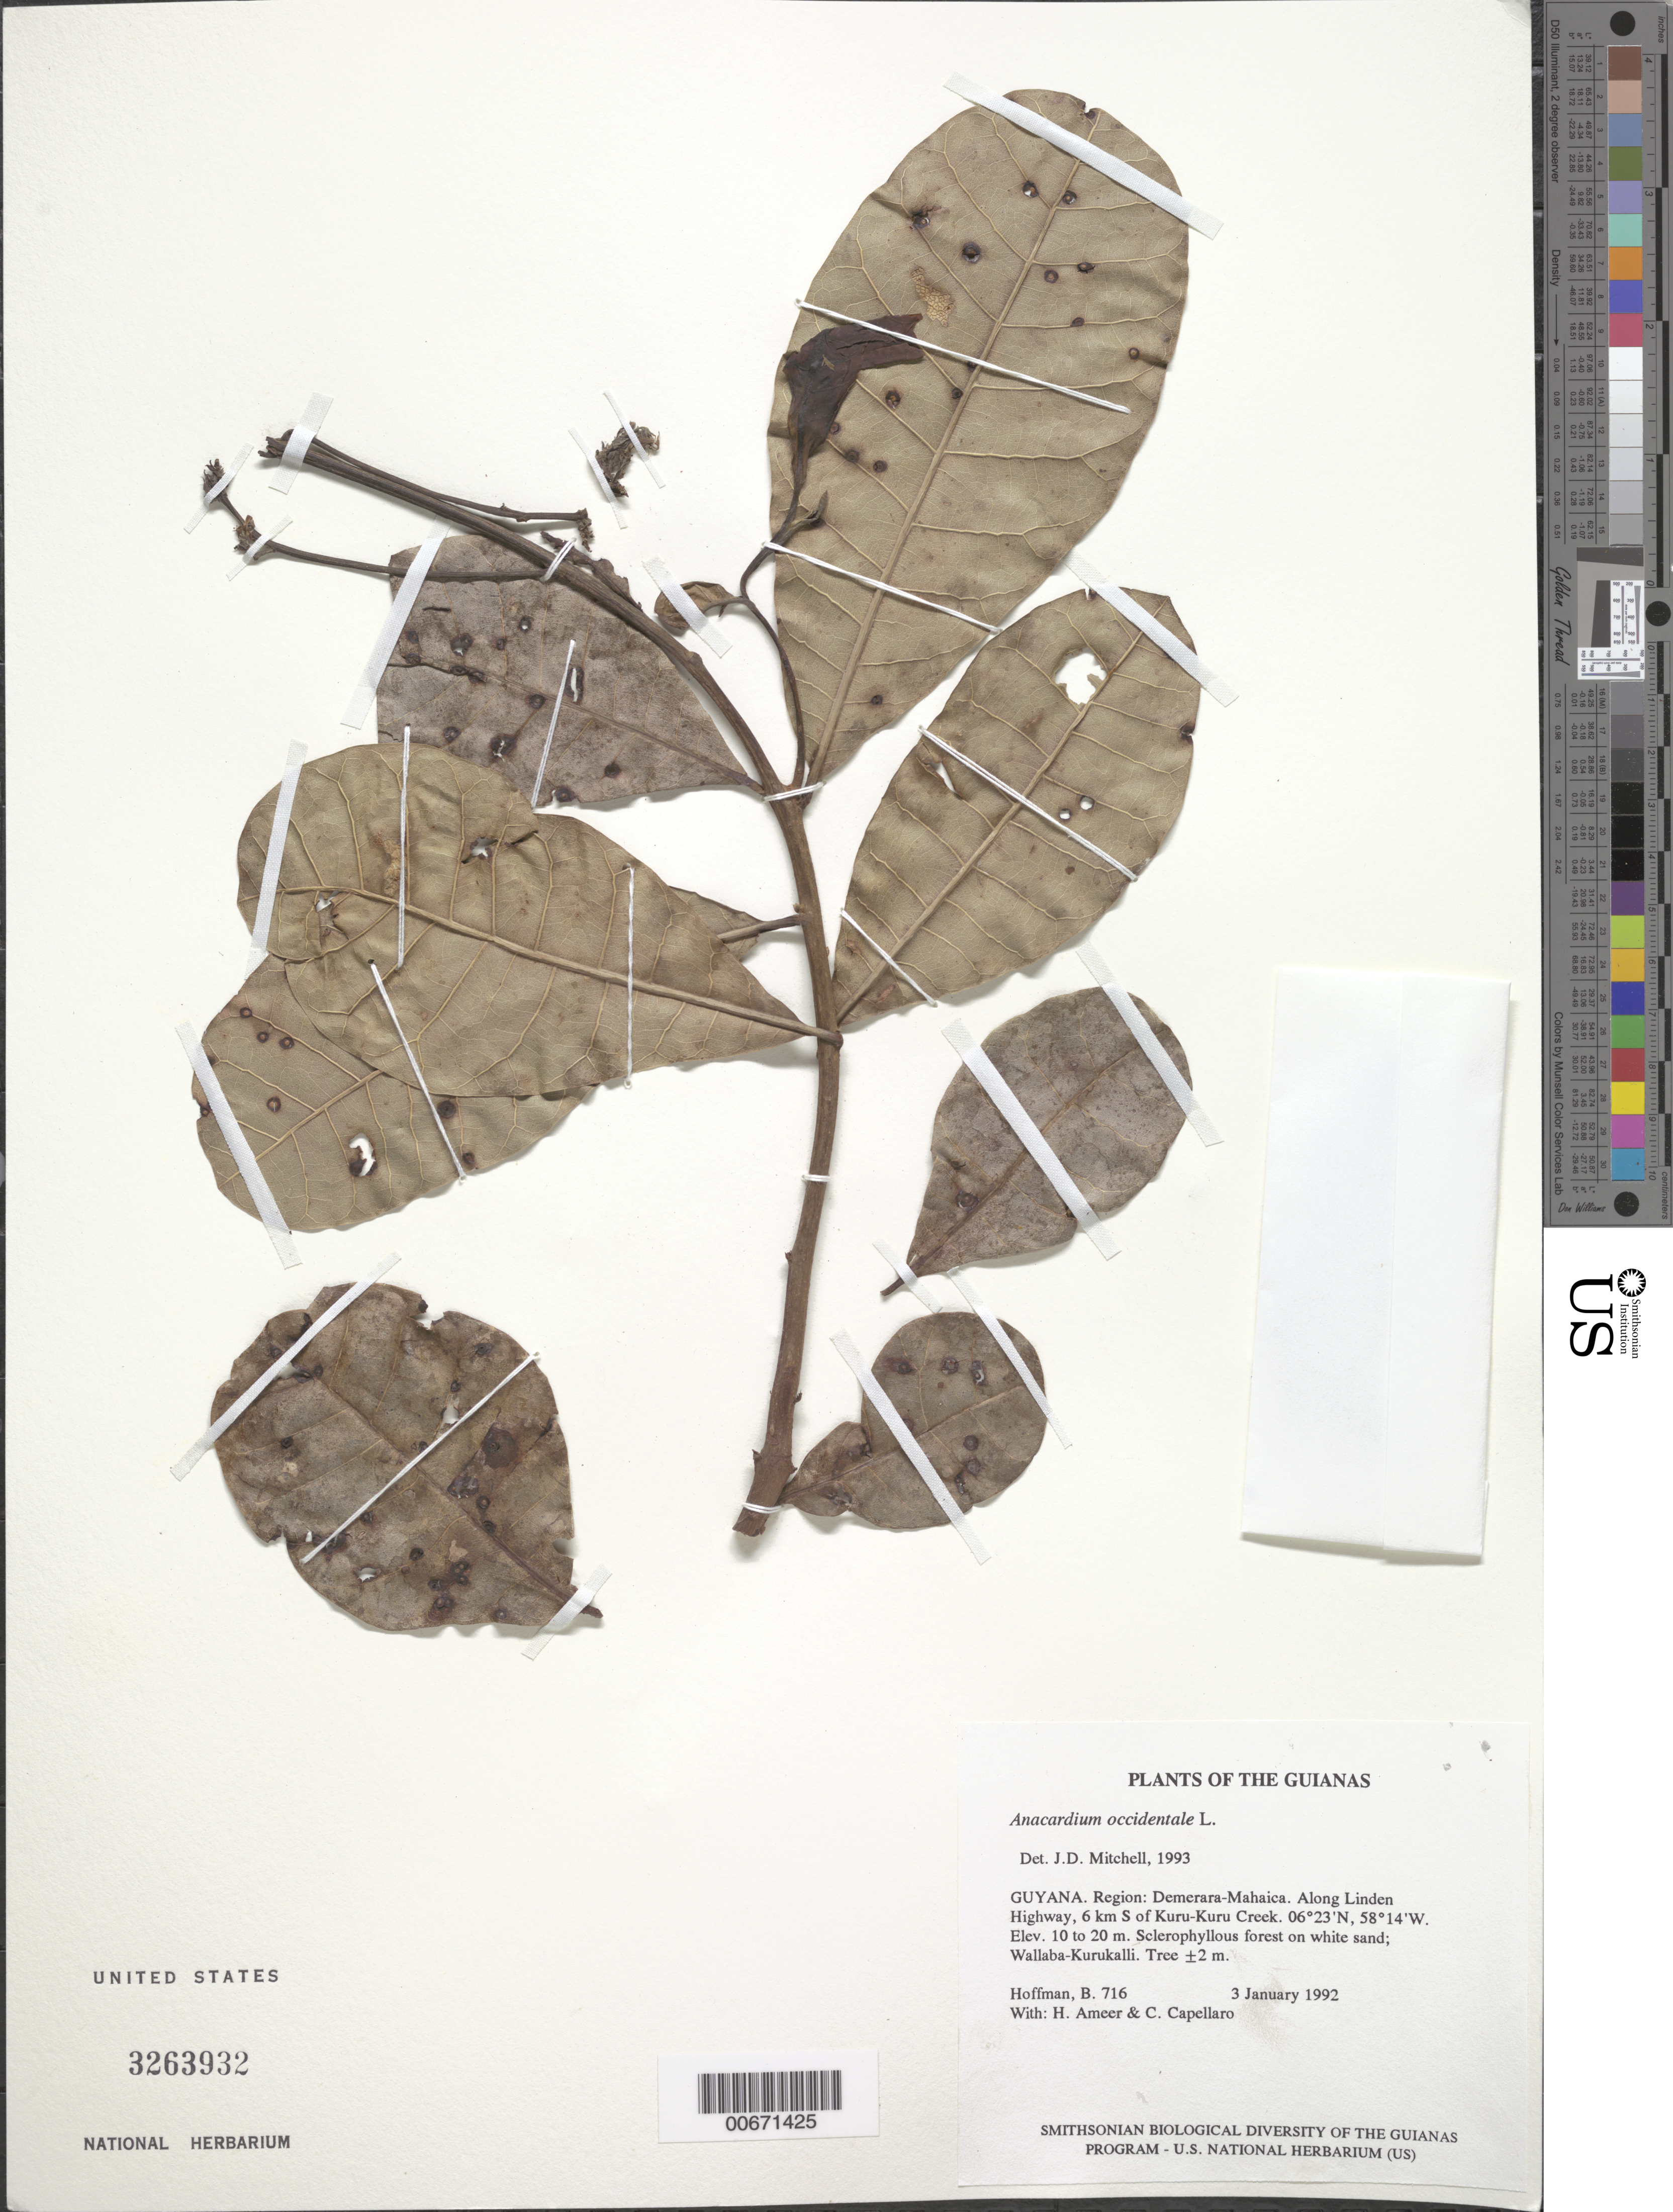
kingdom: Plantae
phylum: Tracheophyta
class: Magnoliopsida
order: Sapindales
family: Anacardiaceae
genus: Anacardium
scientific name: Anacardium occidentale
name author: L.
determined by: Mitchell, John D.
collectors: B. Hoffman, H. Ameer & C. Capellaro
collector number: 716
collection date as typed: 3 January 1992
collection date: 1992-01-03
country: Guyana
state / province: Demerara-Mahaica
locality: Along Linden Highway, 6 km S of Kuru-Kuru Creek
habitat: Sclerophyllous forest on white sand; Wallaba-Kurukalli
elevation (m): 10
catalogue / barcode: US 3263932